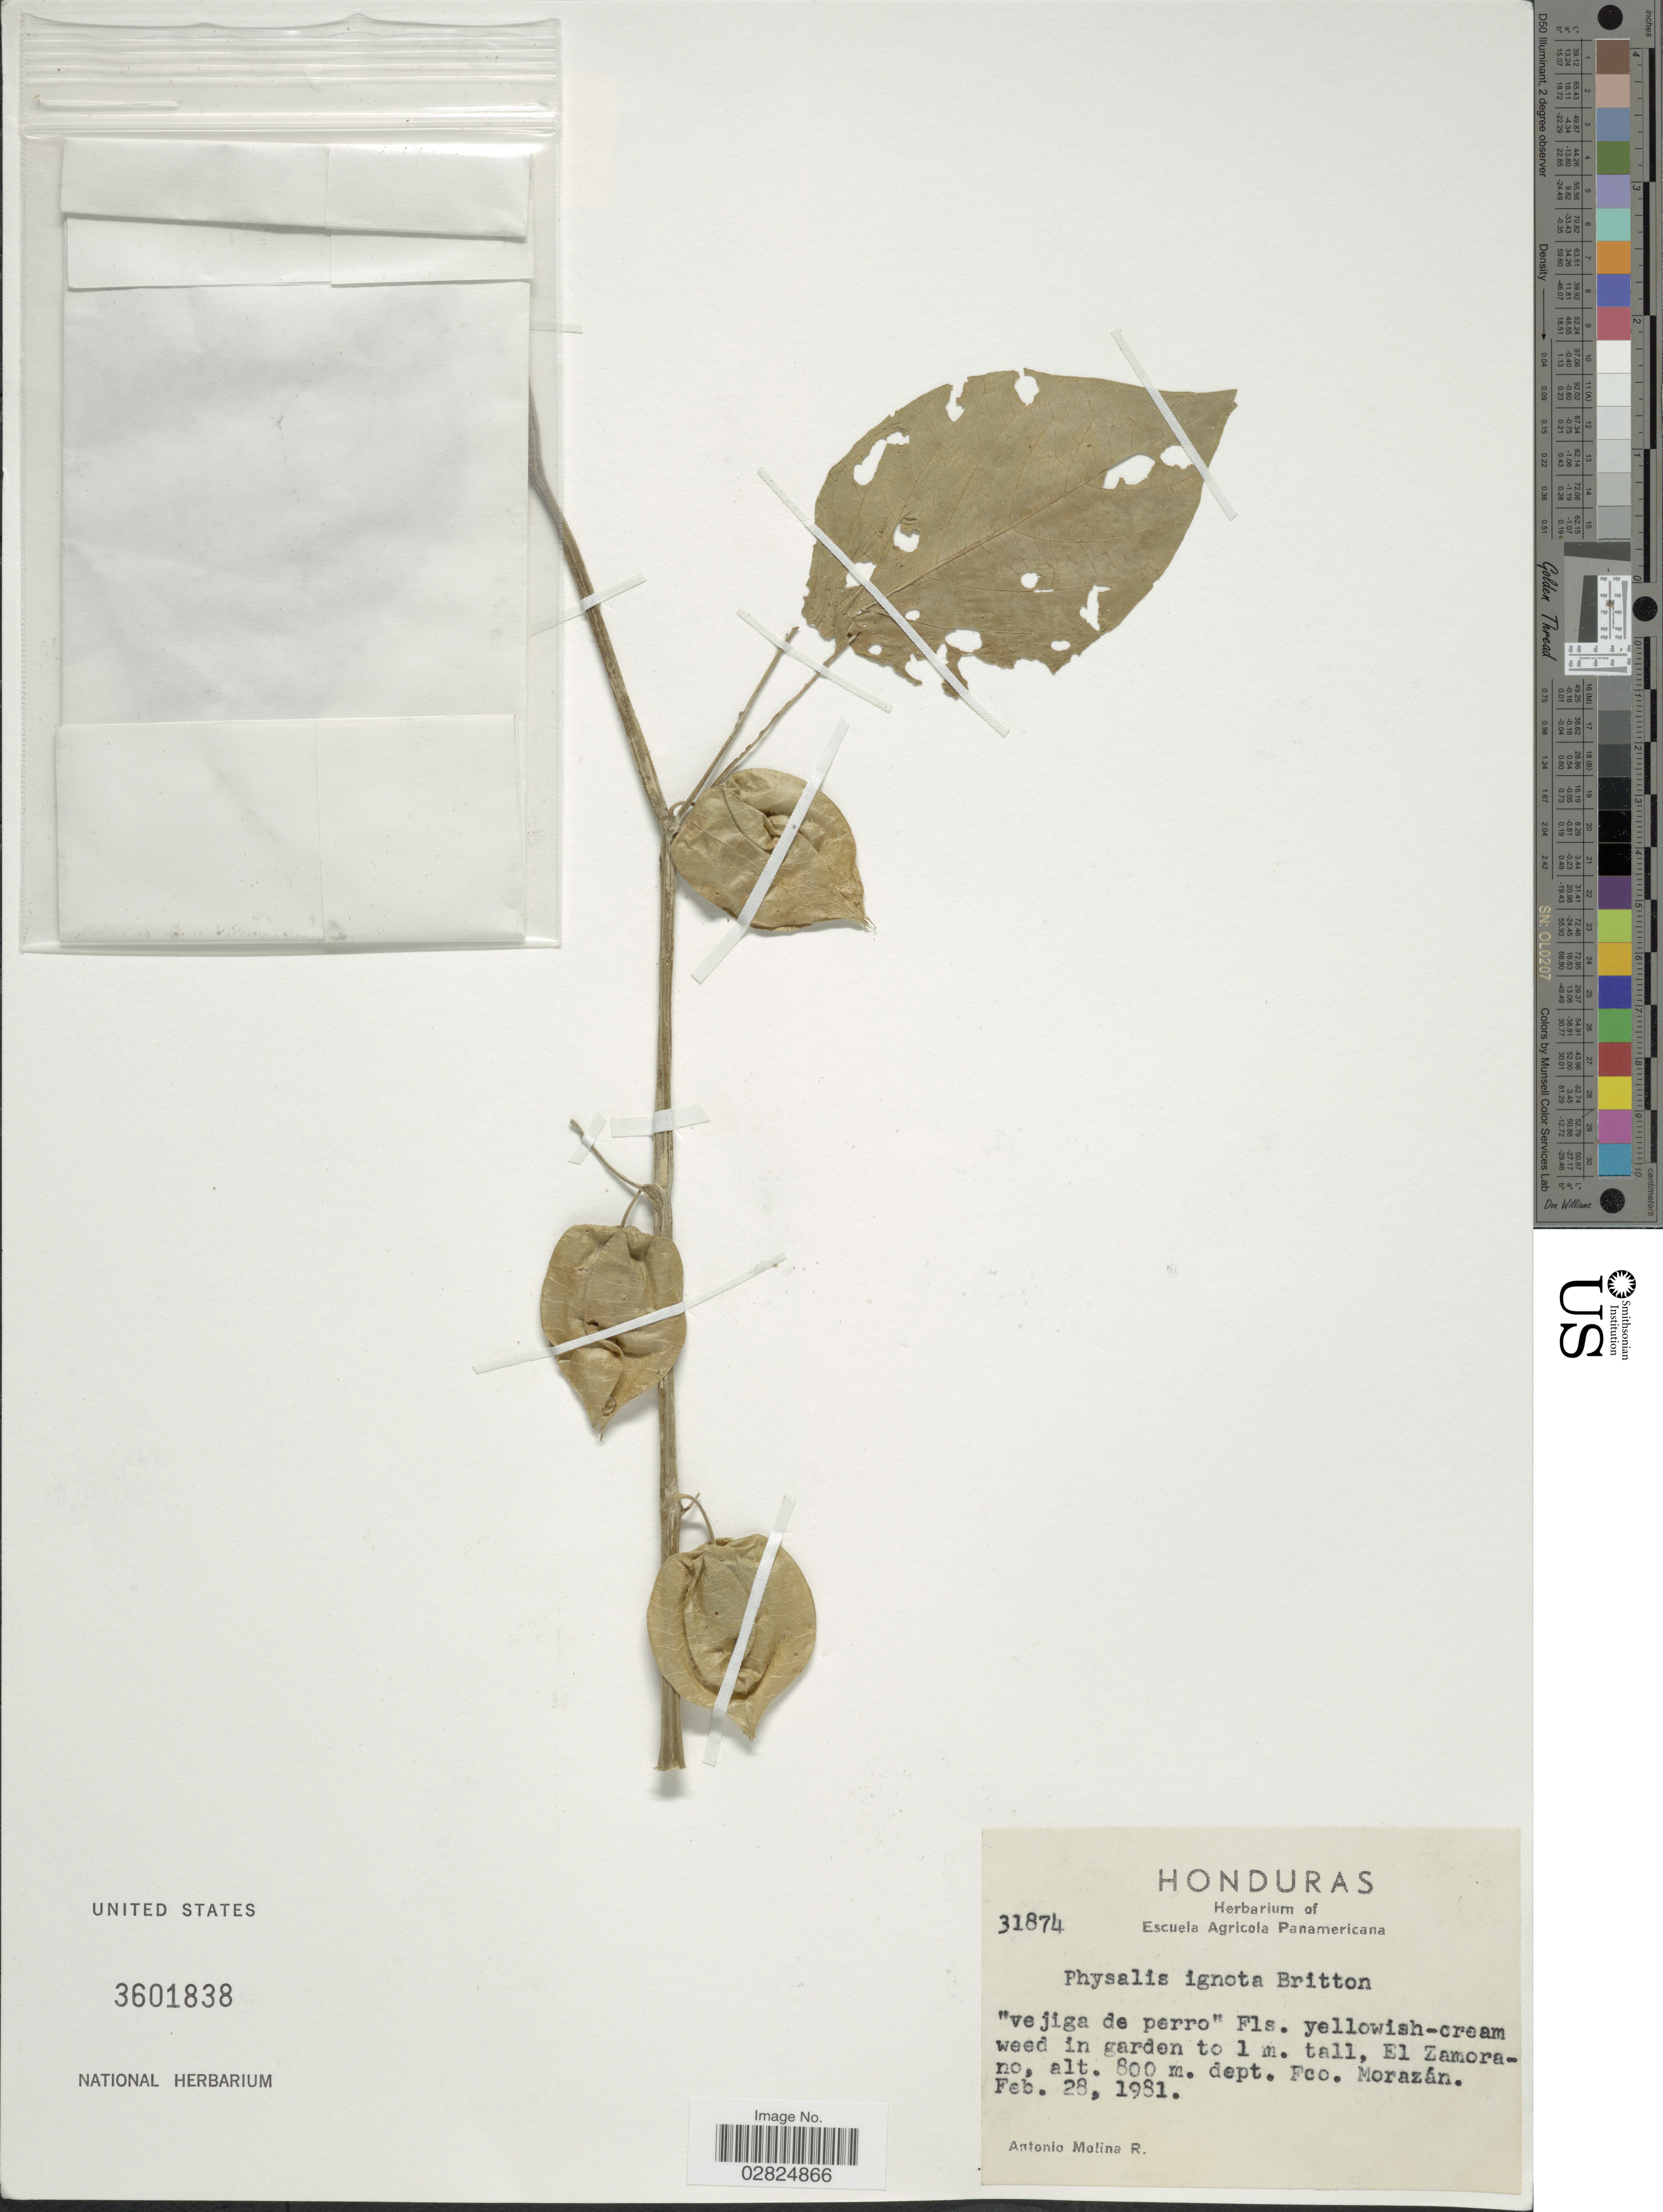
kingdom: Plantae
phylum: Tracheophyta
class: Magnoliopsida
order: Solanales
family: Solanaceae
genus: Physalis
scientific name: Physalis ignota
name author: Britton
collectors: A. Molina R.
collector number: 31874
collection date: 1981-02-28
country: Honduras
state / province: Fco. Morazán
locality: El Zamorano, Dept. Fco. Morazán.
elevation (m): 800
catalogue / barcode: US 3601838